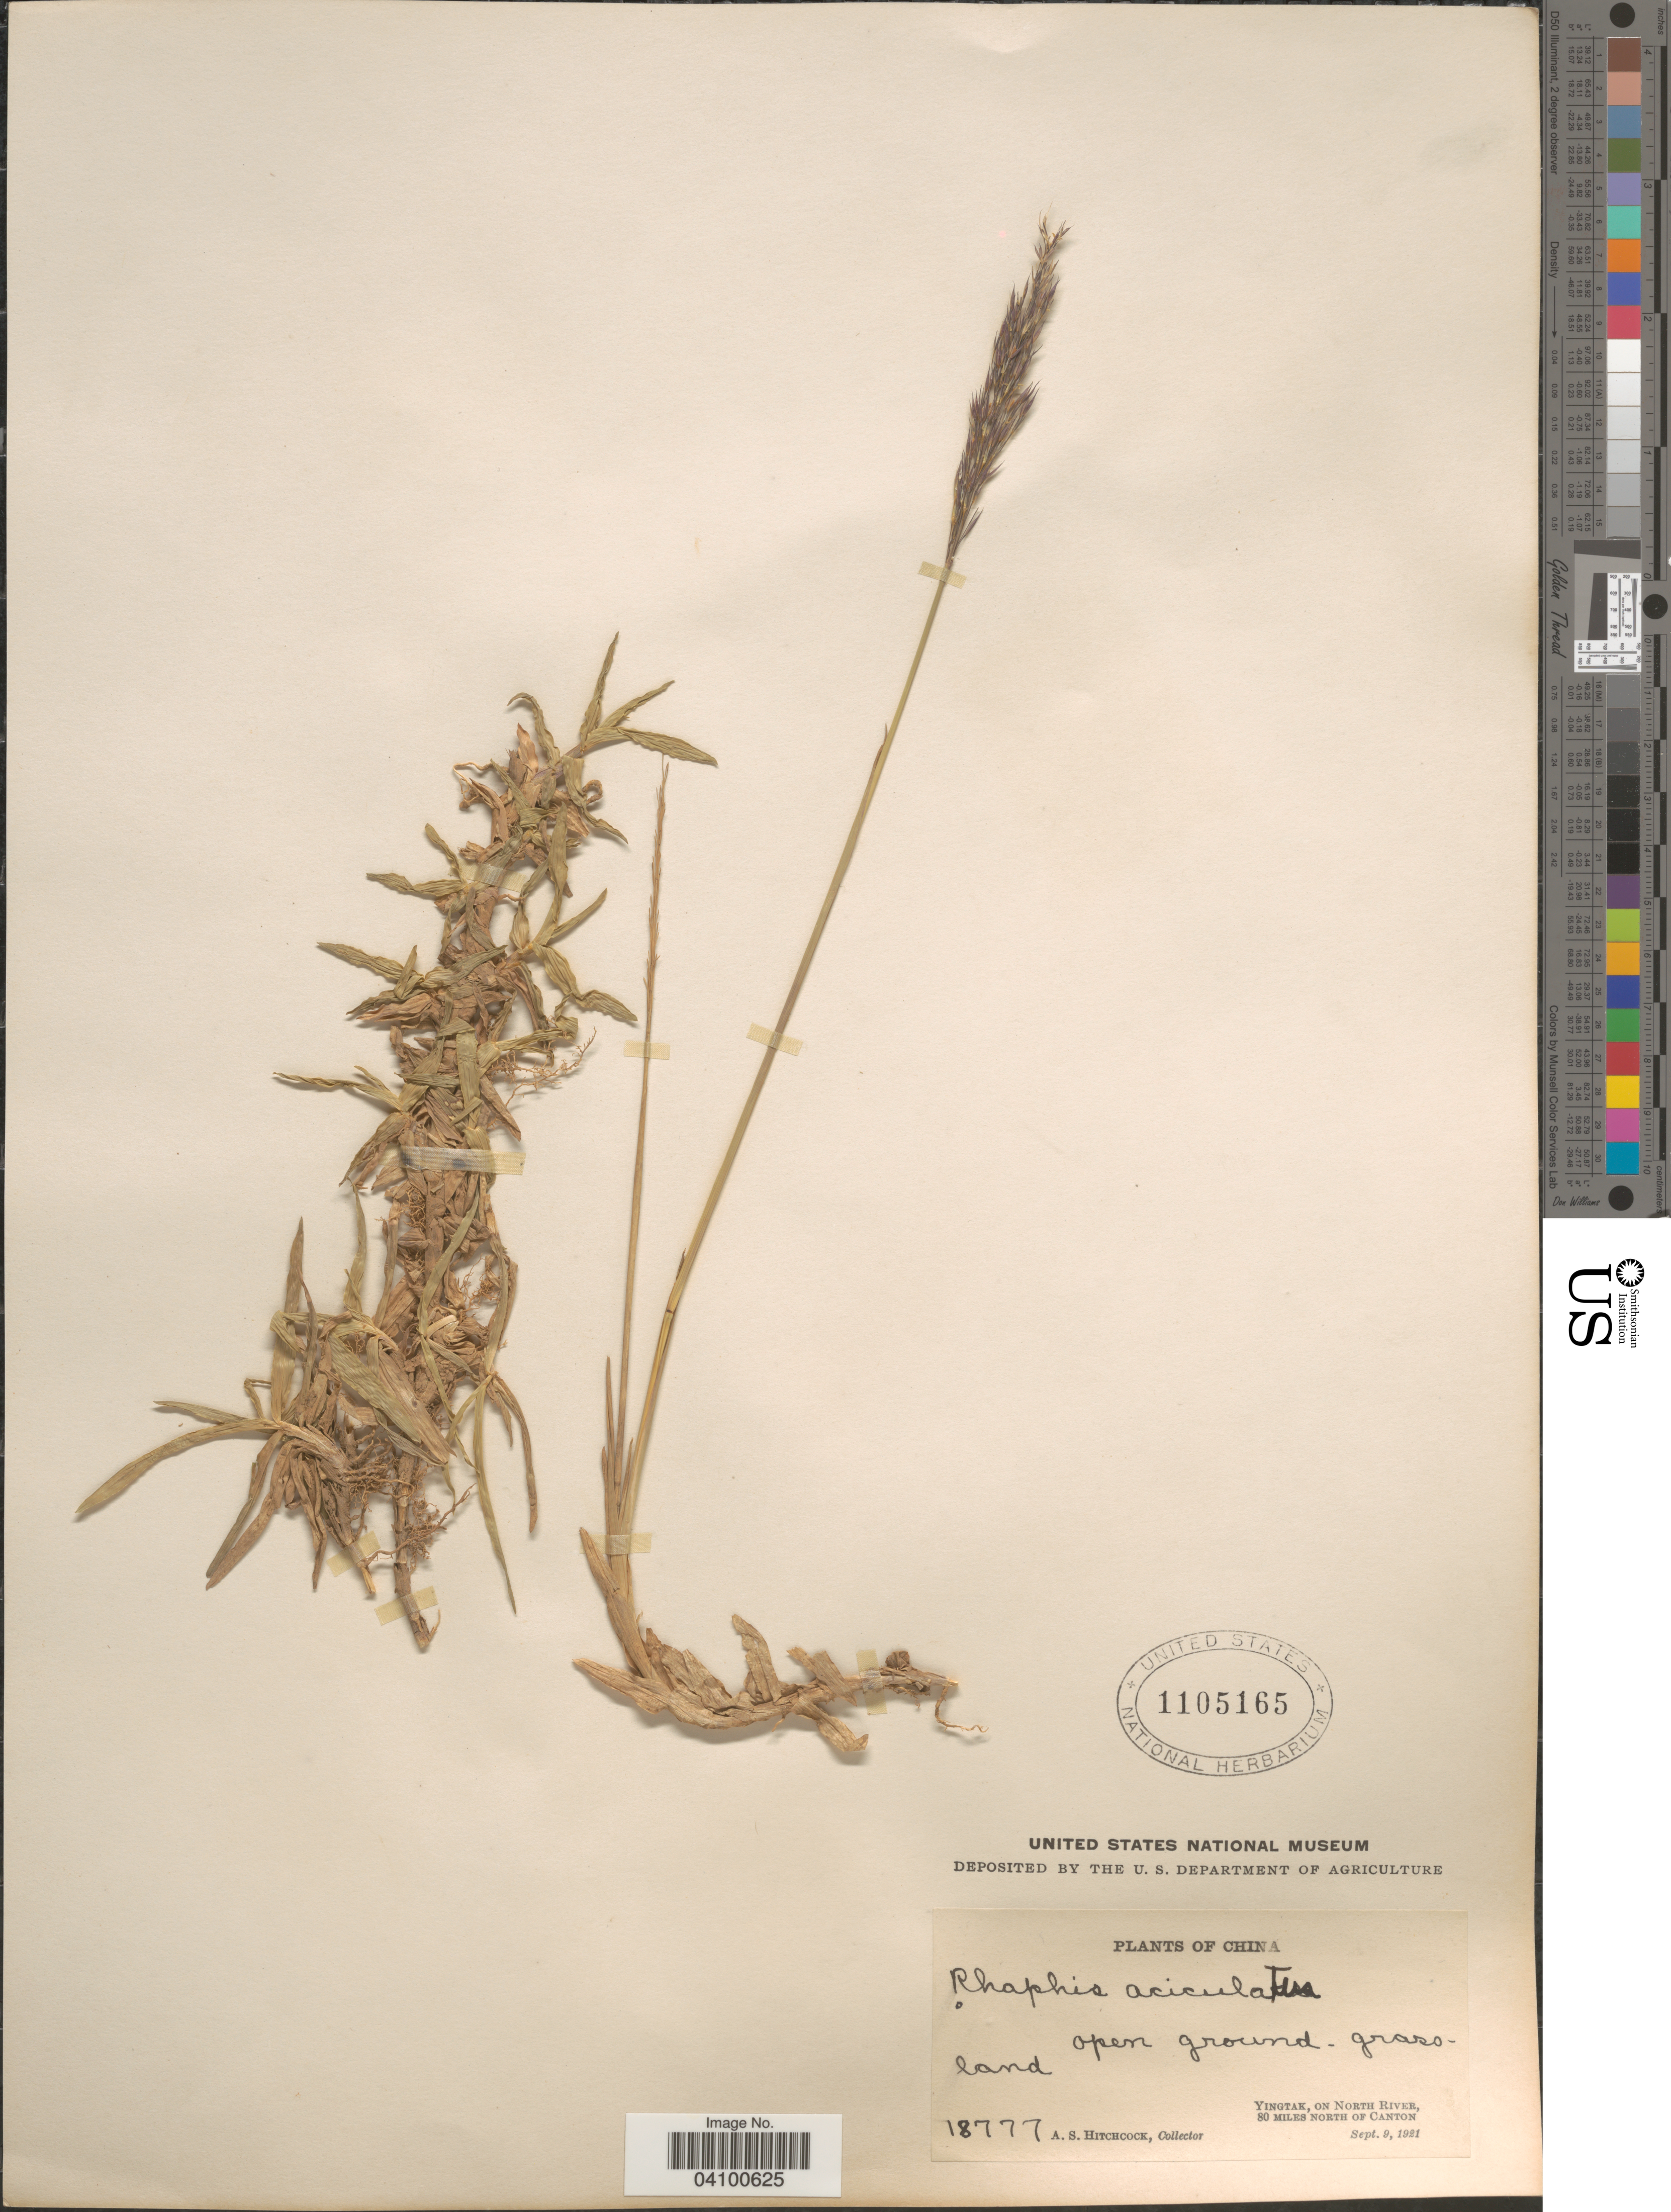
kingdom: Plantae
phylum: Tracheophyta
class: Liliopsida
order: Poales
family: Poaceae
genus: Chrysopogon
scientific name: Chrysopogon aciculatus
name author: (Retz.) Trin.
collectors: A. S. Hitchcock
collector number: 18777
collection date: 1921-09-09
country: China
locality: Yingtak, on North River, 80 miles north of Canton.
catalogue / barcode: US 1105165